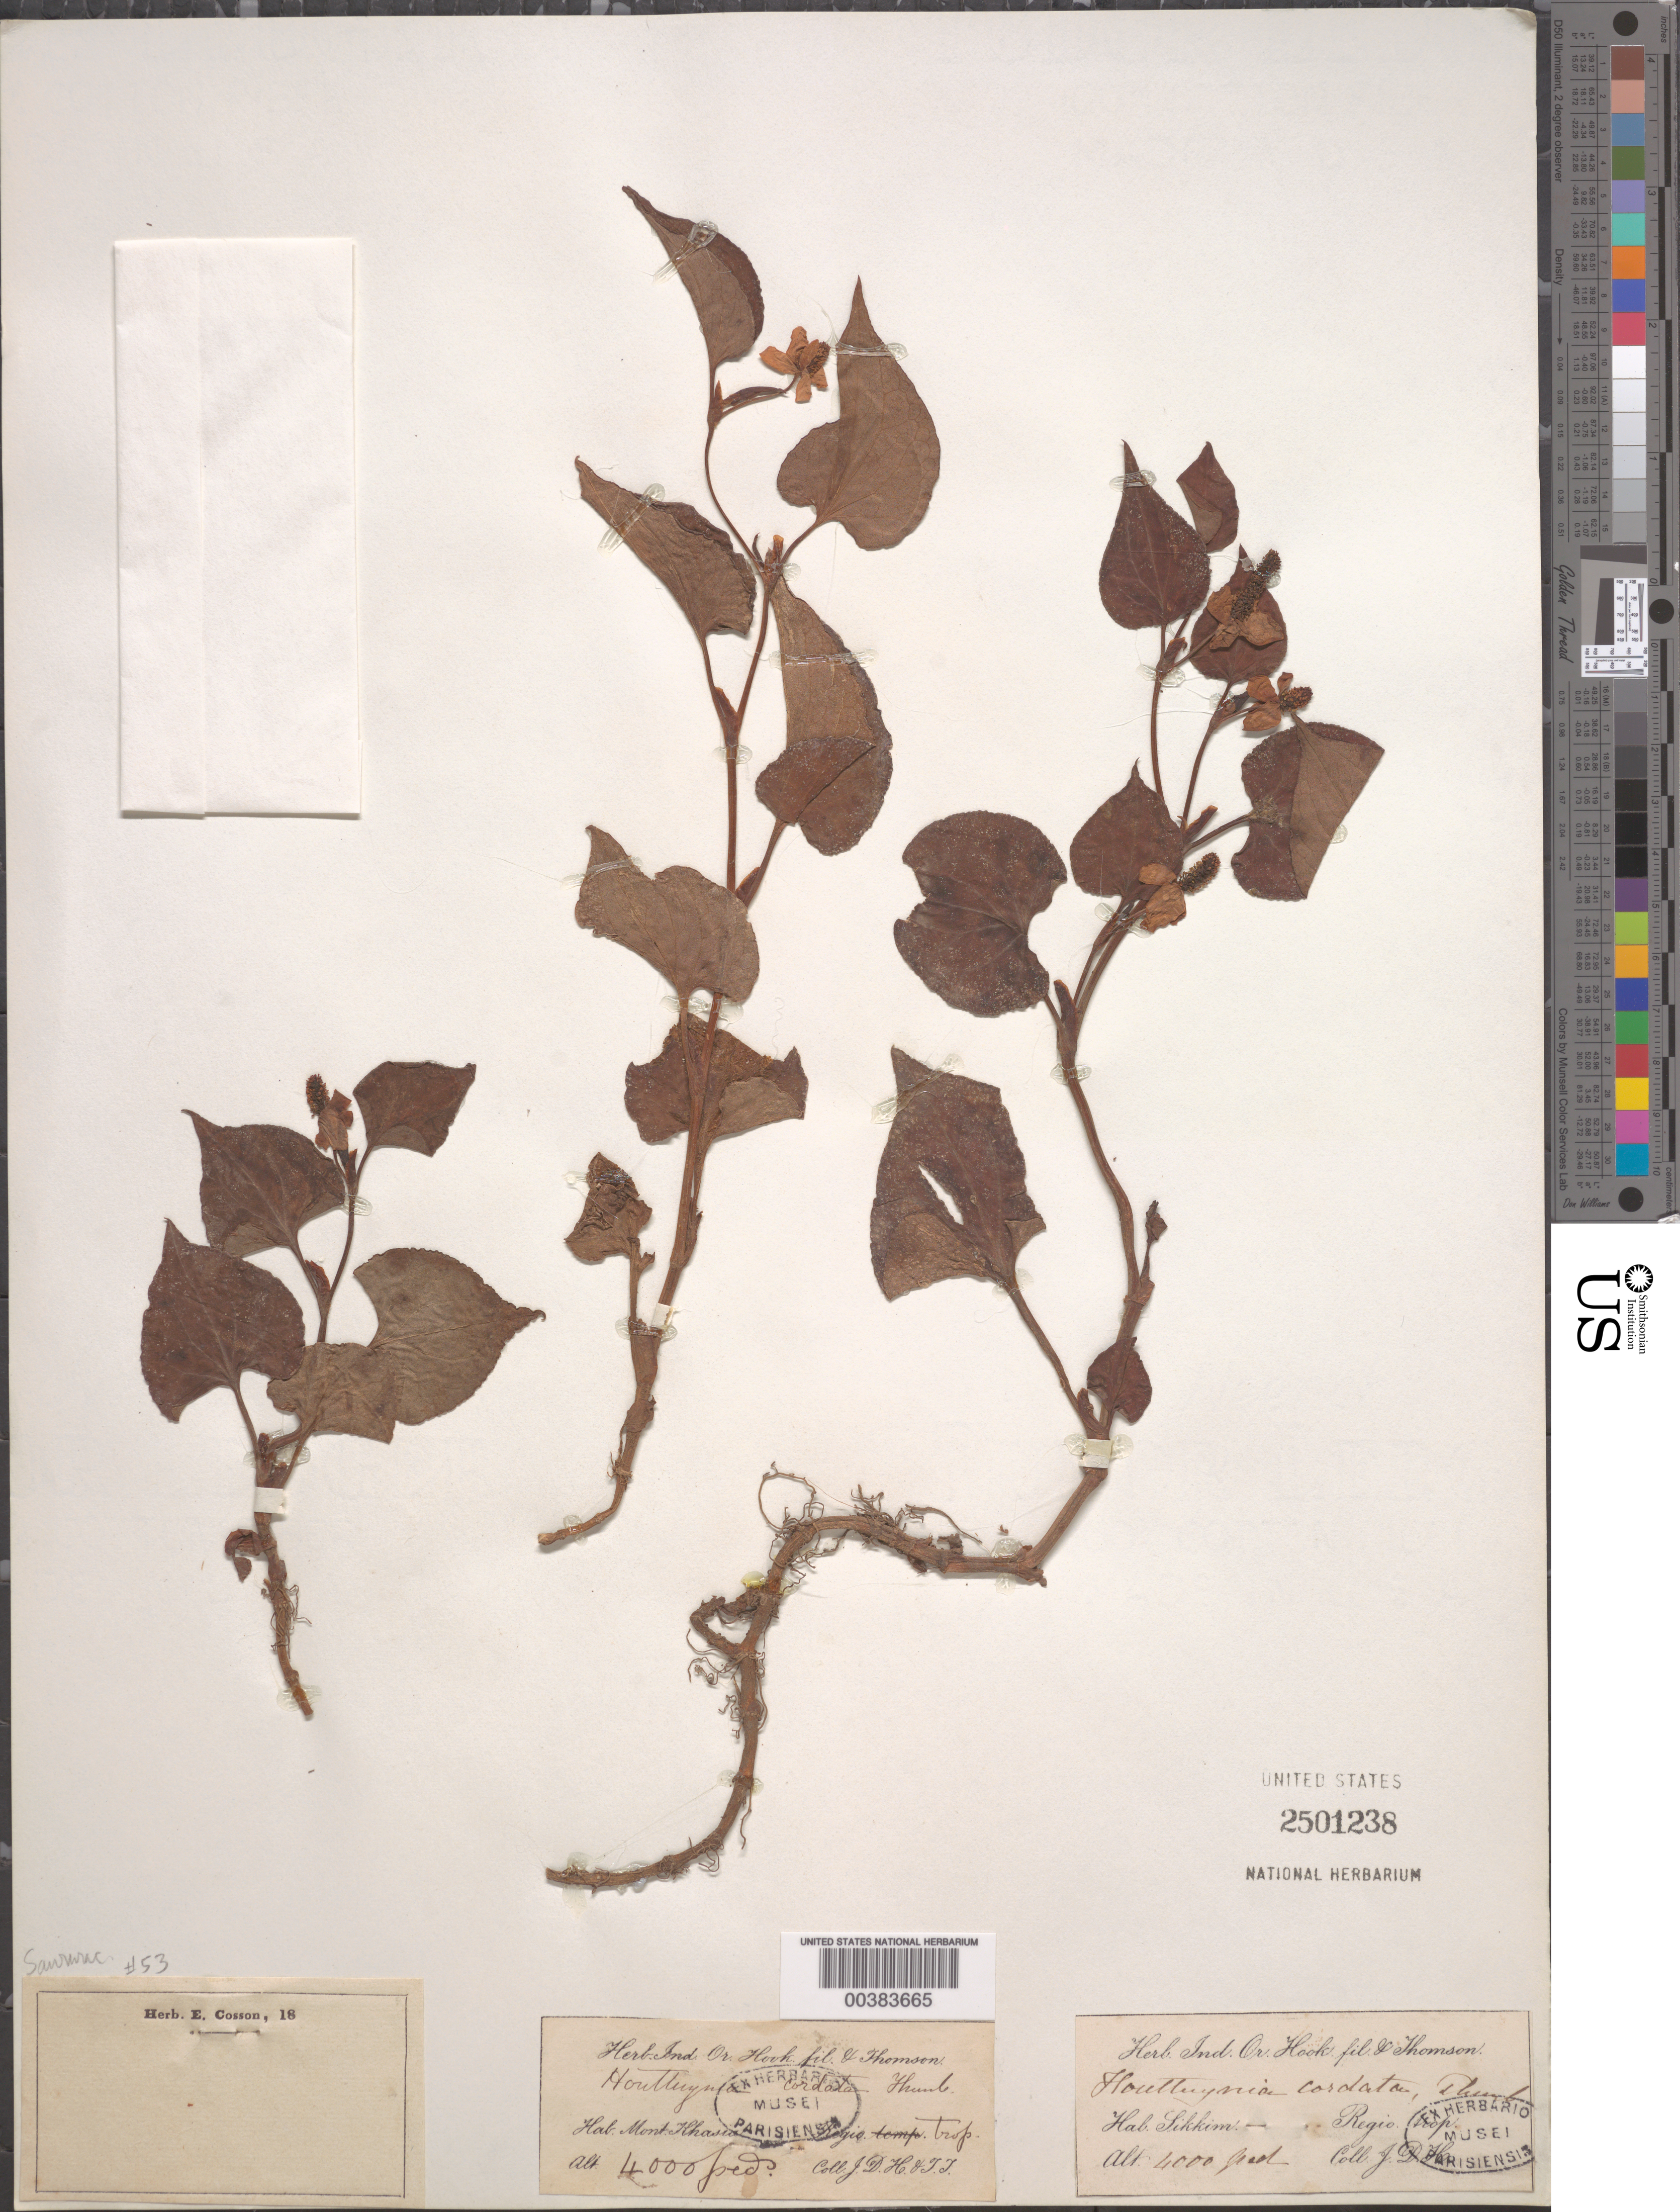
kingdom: Plantae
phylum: Tracheophyta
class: Magnoliopsida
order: Piperales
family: Saururaceae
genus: Houttuynia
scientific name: Houttuynia cordata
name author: Thunb.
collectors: J. D. Hooker & T. Thomson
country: India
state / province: Sikkim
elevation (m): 1219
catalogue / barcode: US 2501238